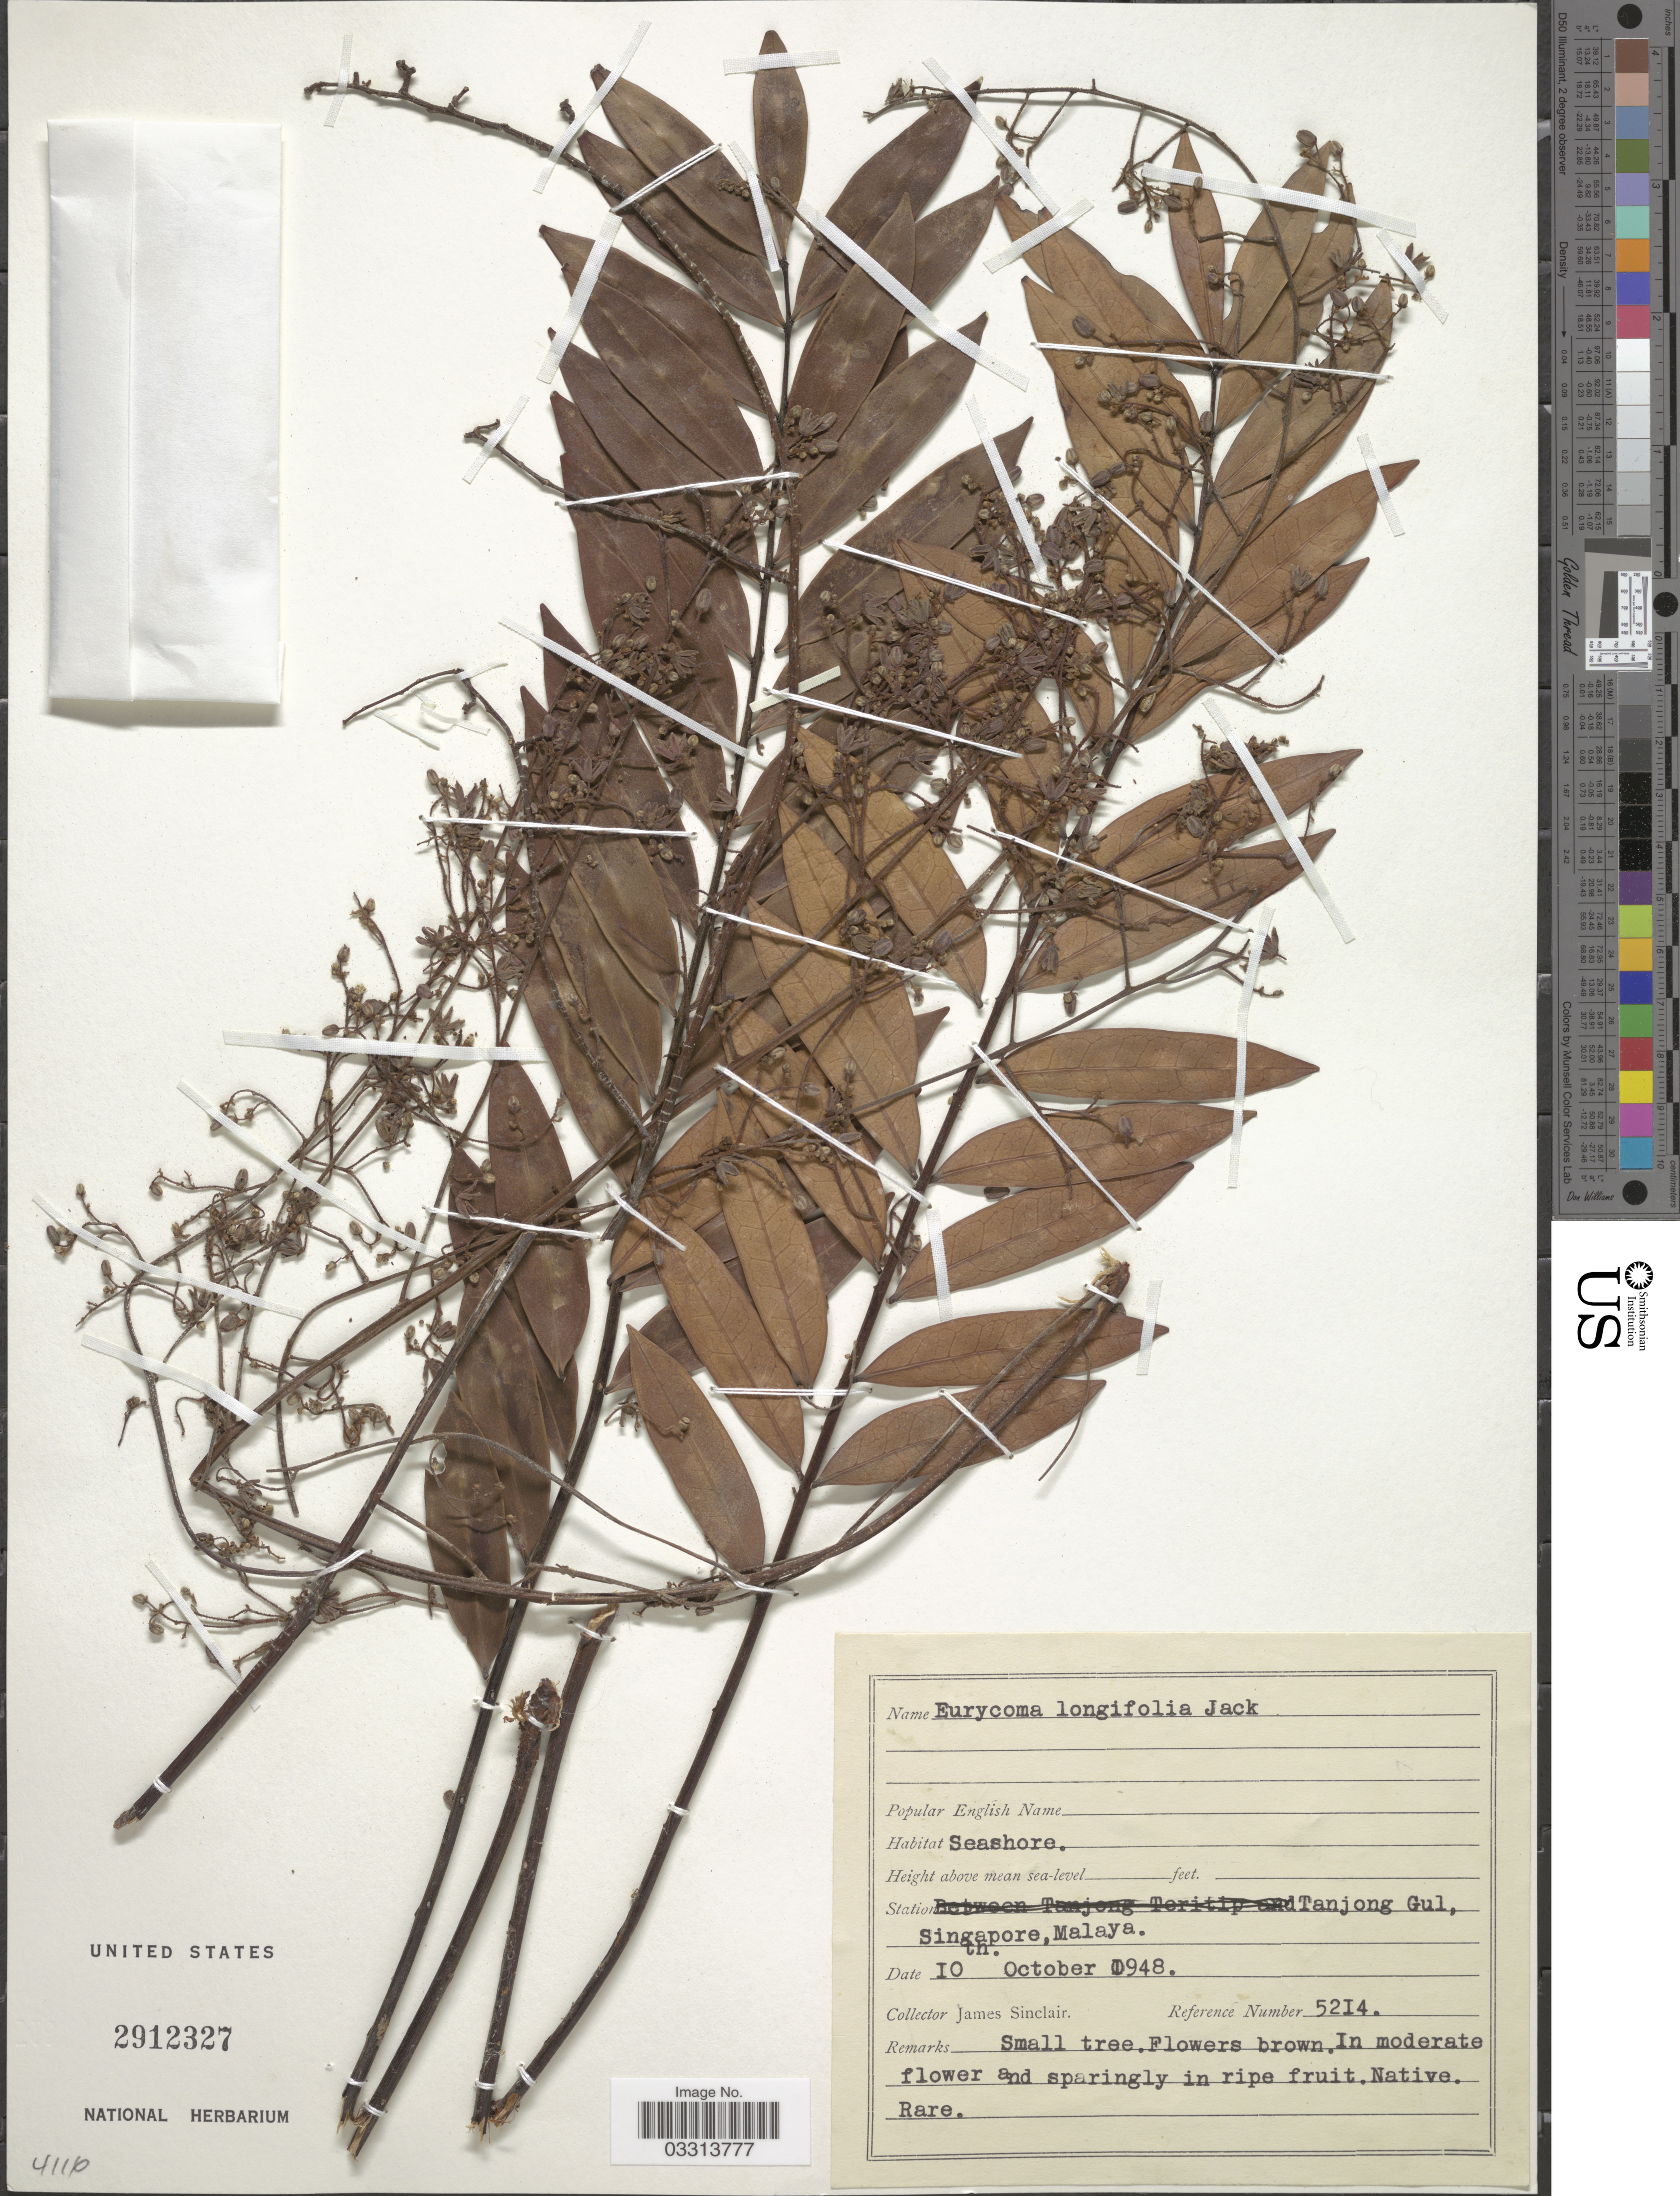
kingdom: Plantae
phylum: Tracheophyta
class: Magnoliopsida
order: Sapindales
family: Simaroubaceae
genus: Eurycoma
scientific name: Eurycoma longifolia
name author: Jack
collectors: J. Sinclair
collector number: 5214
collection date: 1948-10-10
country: Singapore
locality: Station Tanjong Gul.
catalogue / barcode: US 2912327